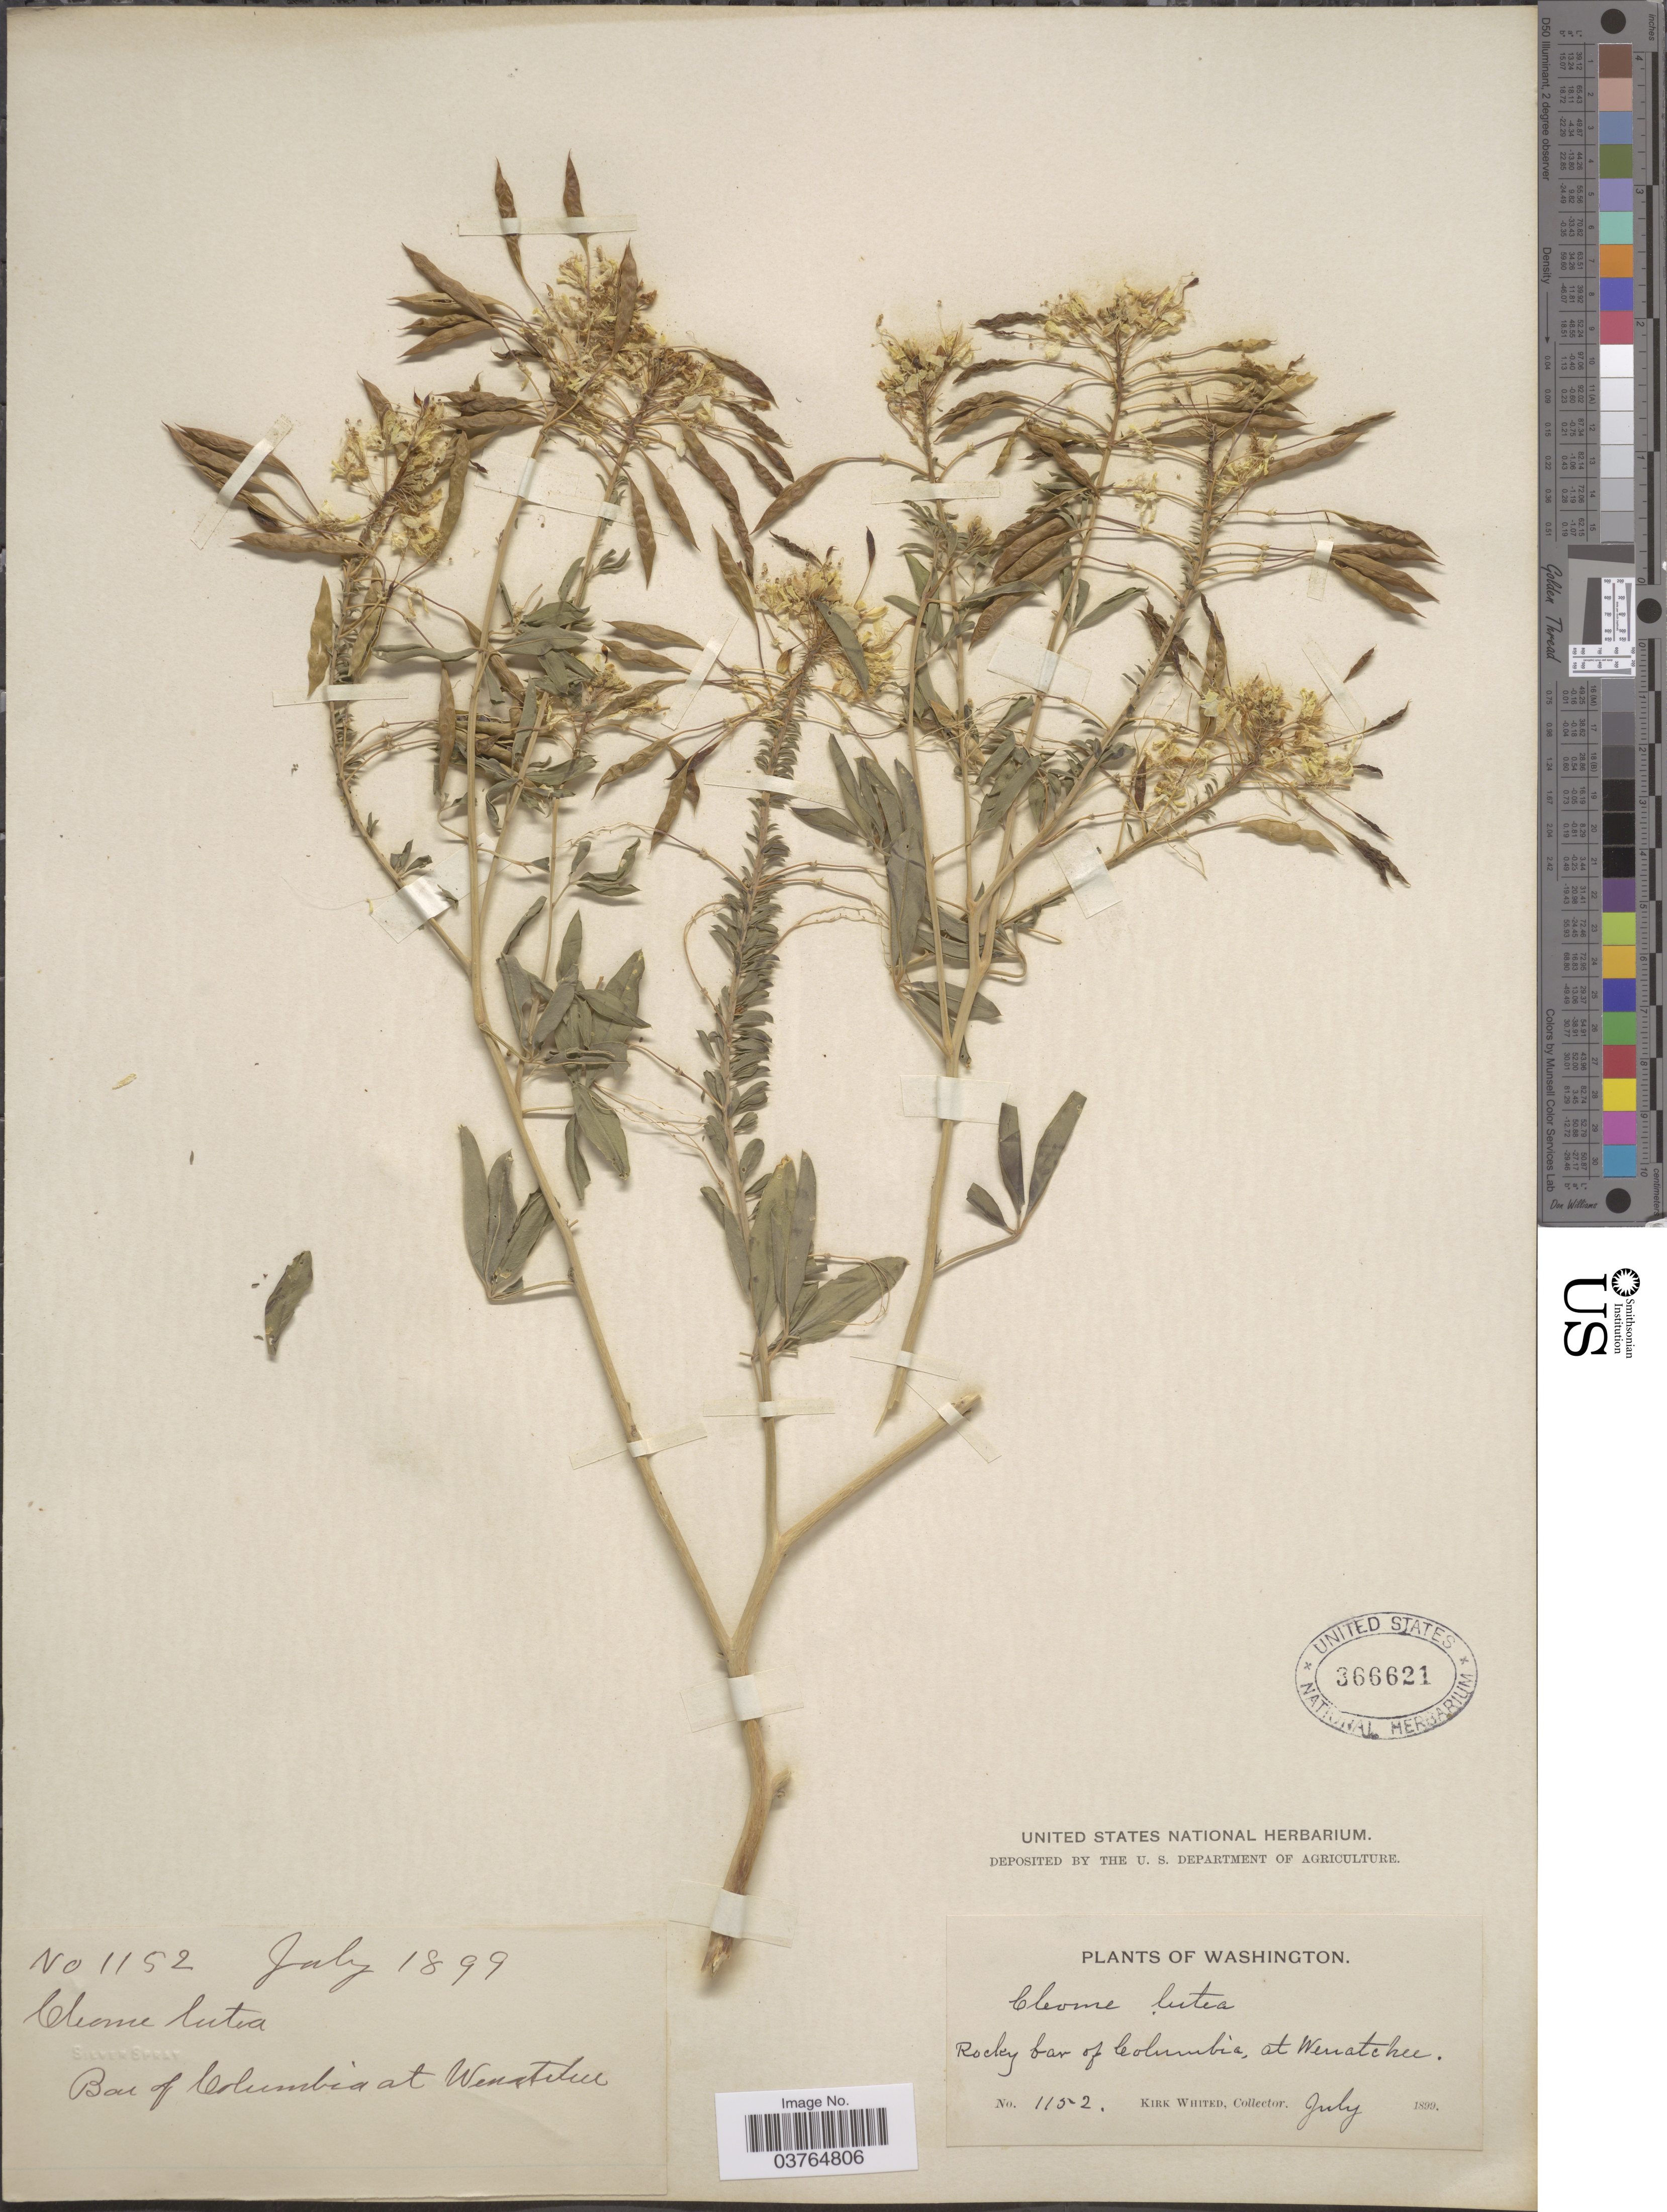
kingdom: Plantae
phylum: Tracheophyta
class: Magnoliopsida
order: Brassicales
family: Cleomaceae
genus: Cleomella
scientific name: Cleomella lutea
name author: (Hook.) Roalson & J.C. Hall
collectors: K. Whited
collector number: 1152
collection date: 1899-07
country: United States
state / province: Washington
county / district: Chelan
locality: Rocky bar of Columbia, at Wenatchee.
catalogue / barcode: US 366621